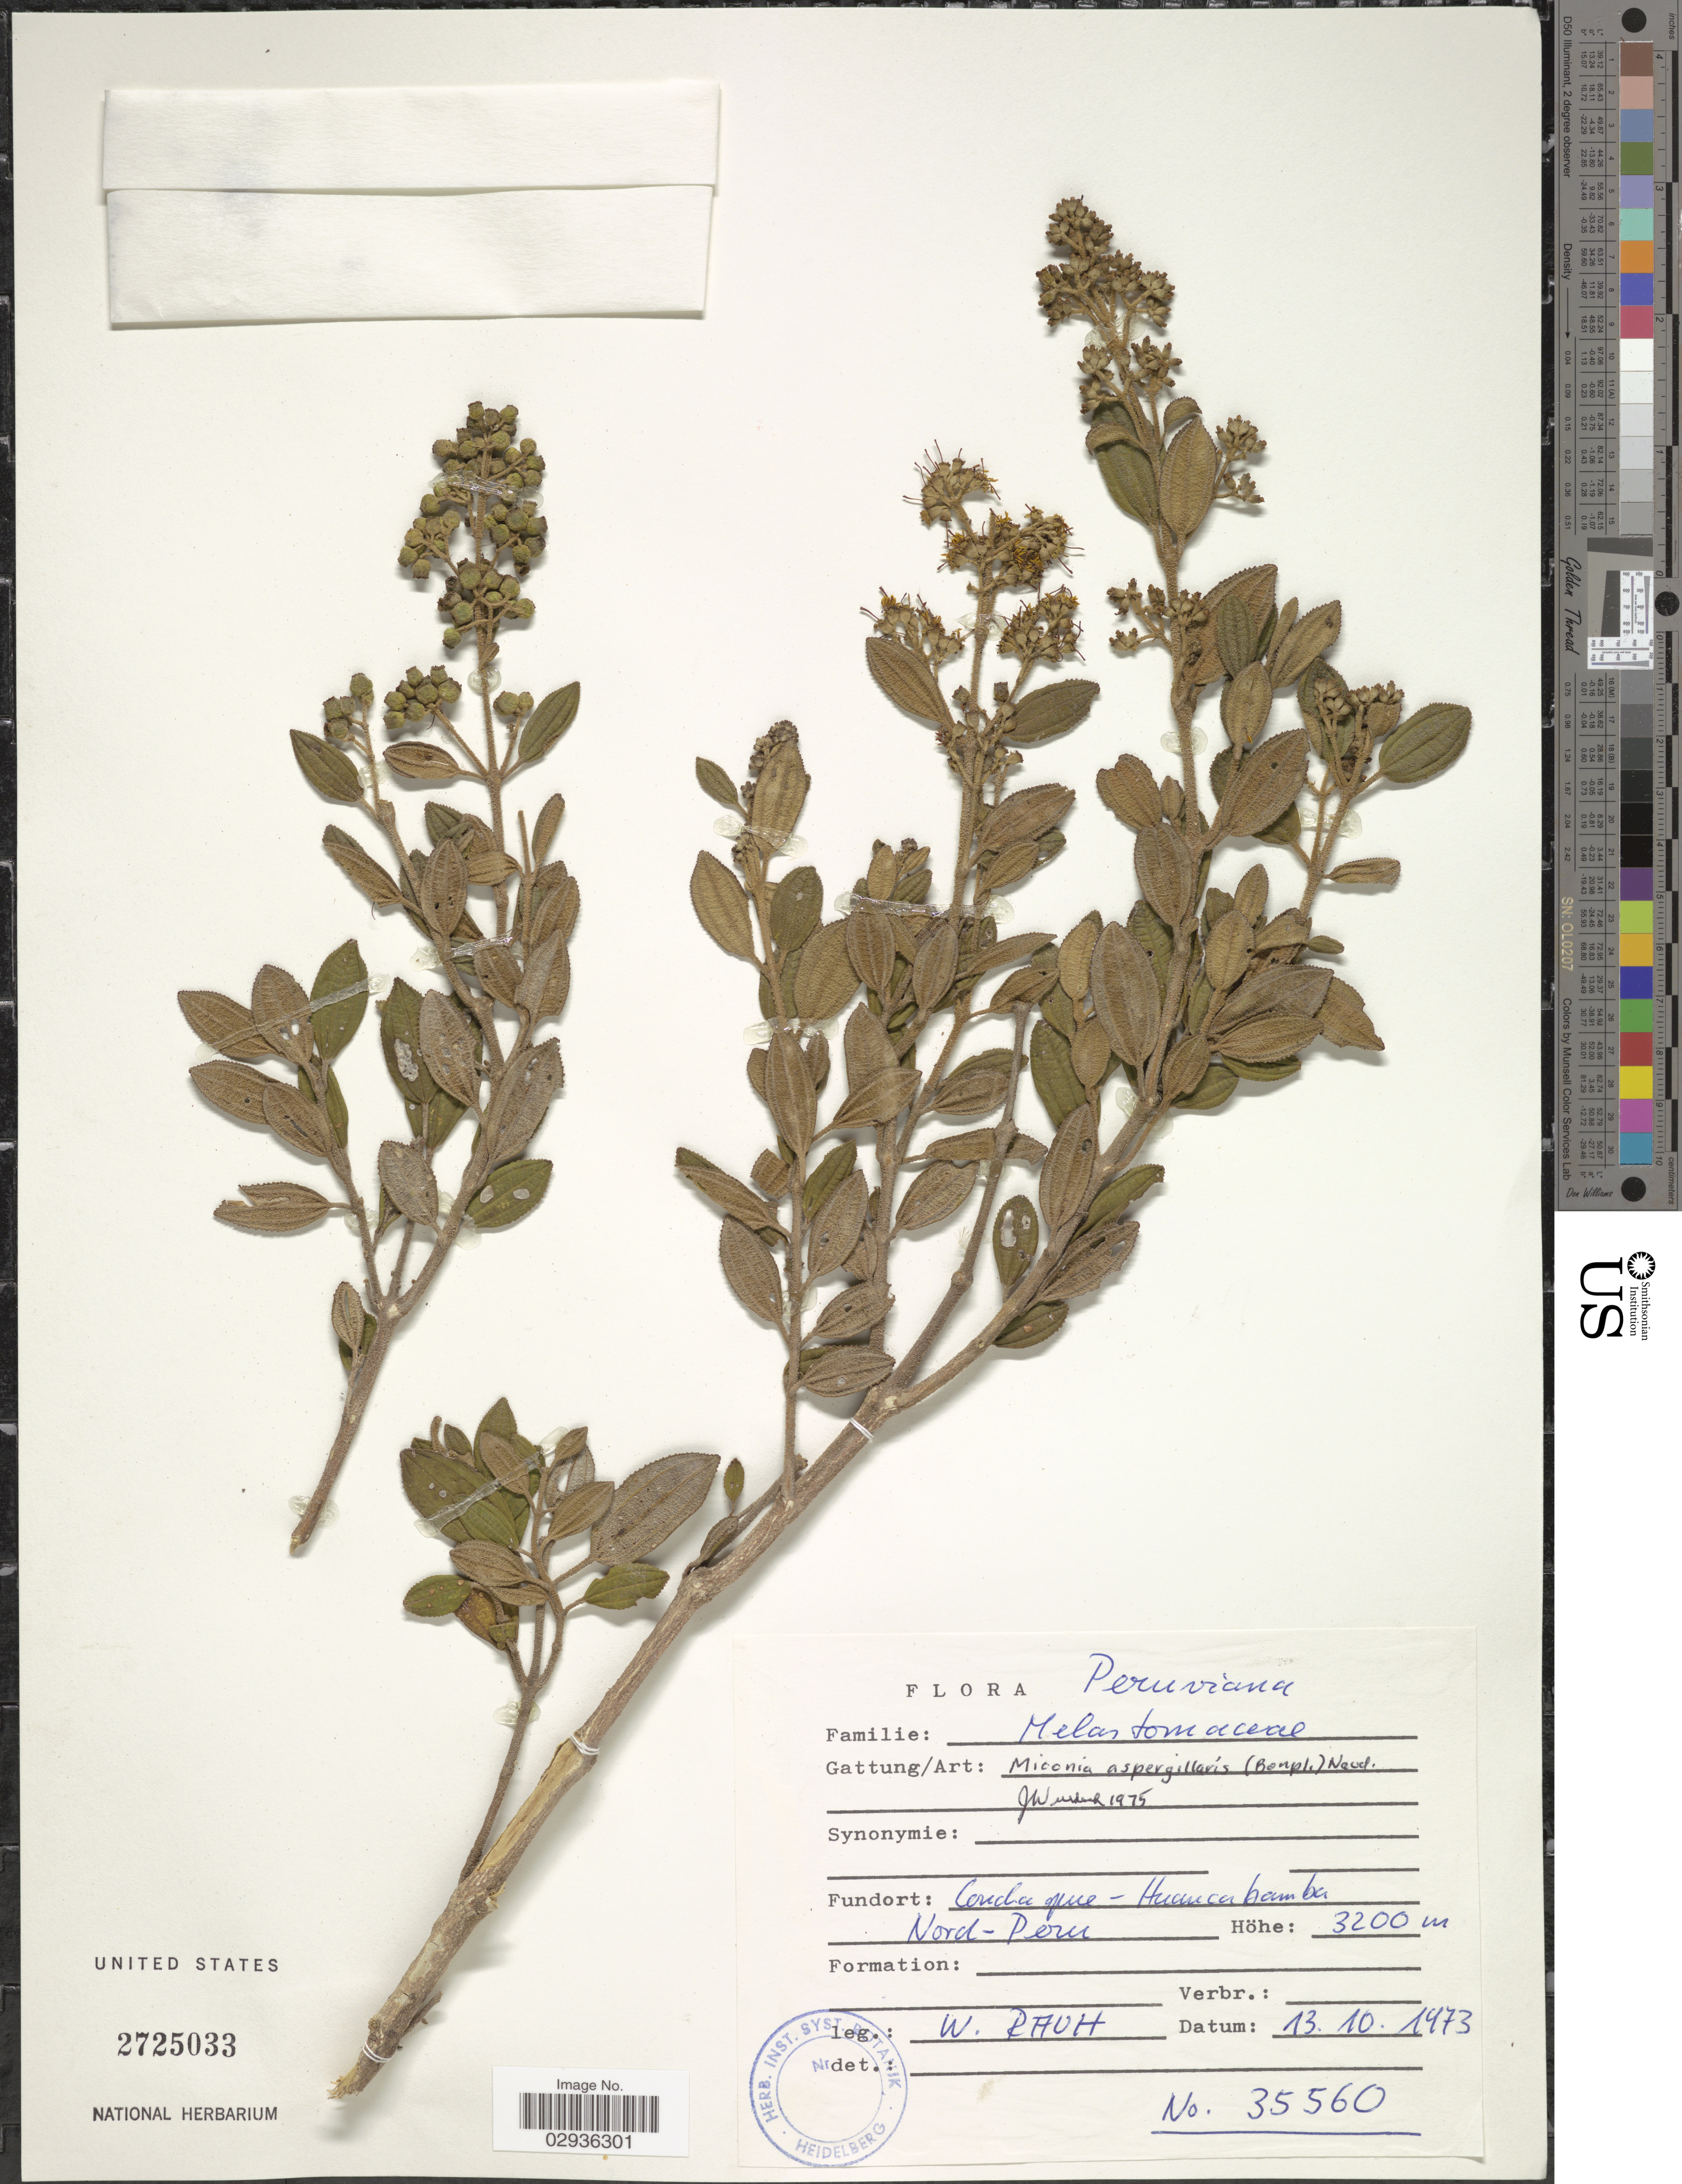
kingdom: Plantae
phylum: Tracheophyta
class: Magnoliopsida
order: Myrtales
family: Melastomataceae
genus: Miconia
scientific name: Miconia aspergillaris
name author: (Bonpl.) Naudin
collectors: W. Rauh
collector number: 35560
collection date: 1973-10-13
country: Peru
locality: Peruviana. Fundort: Conchaque- Hauncabamba, Nord-Peru.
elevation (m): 3200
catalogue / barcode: US 2725033